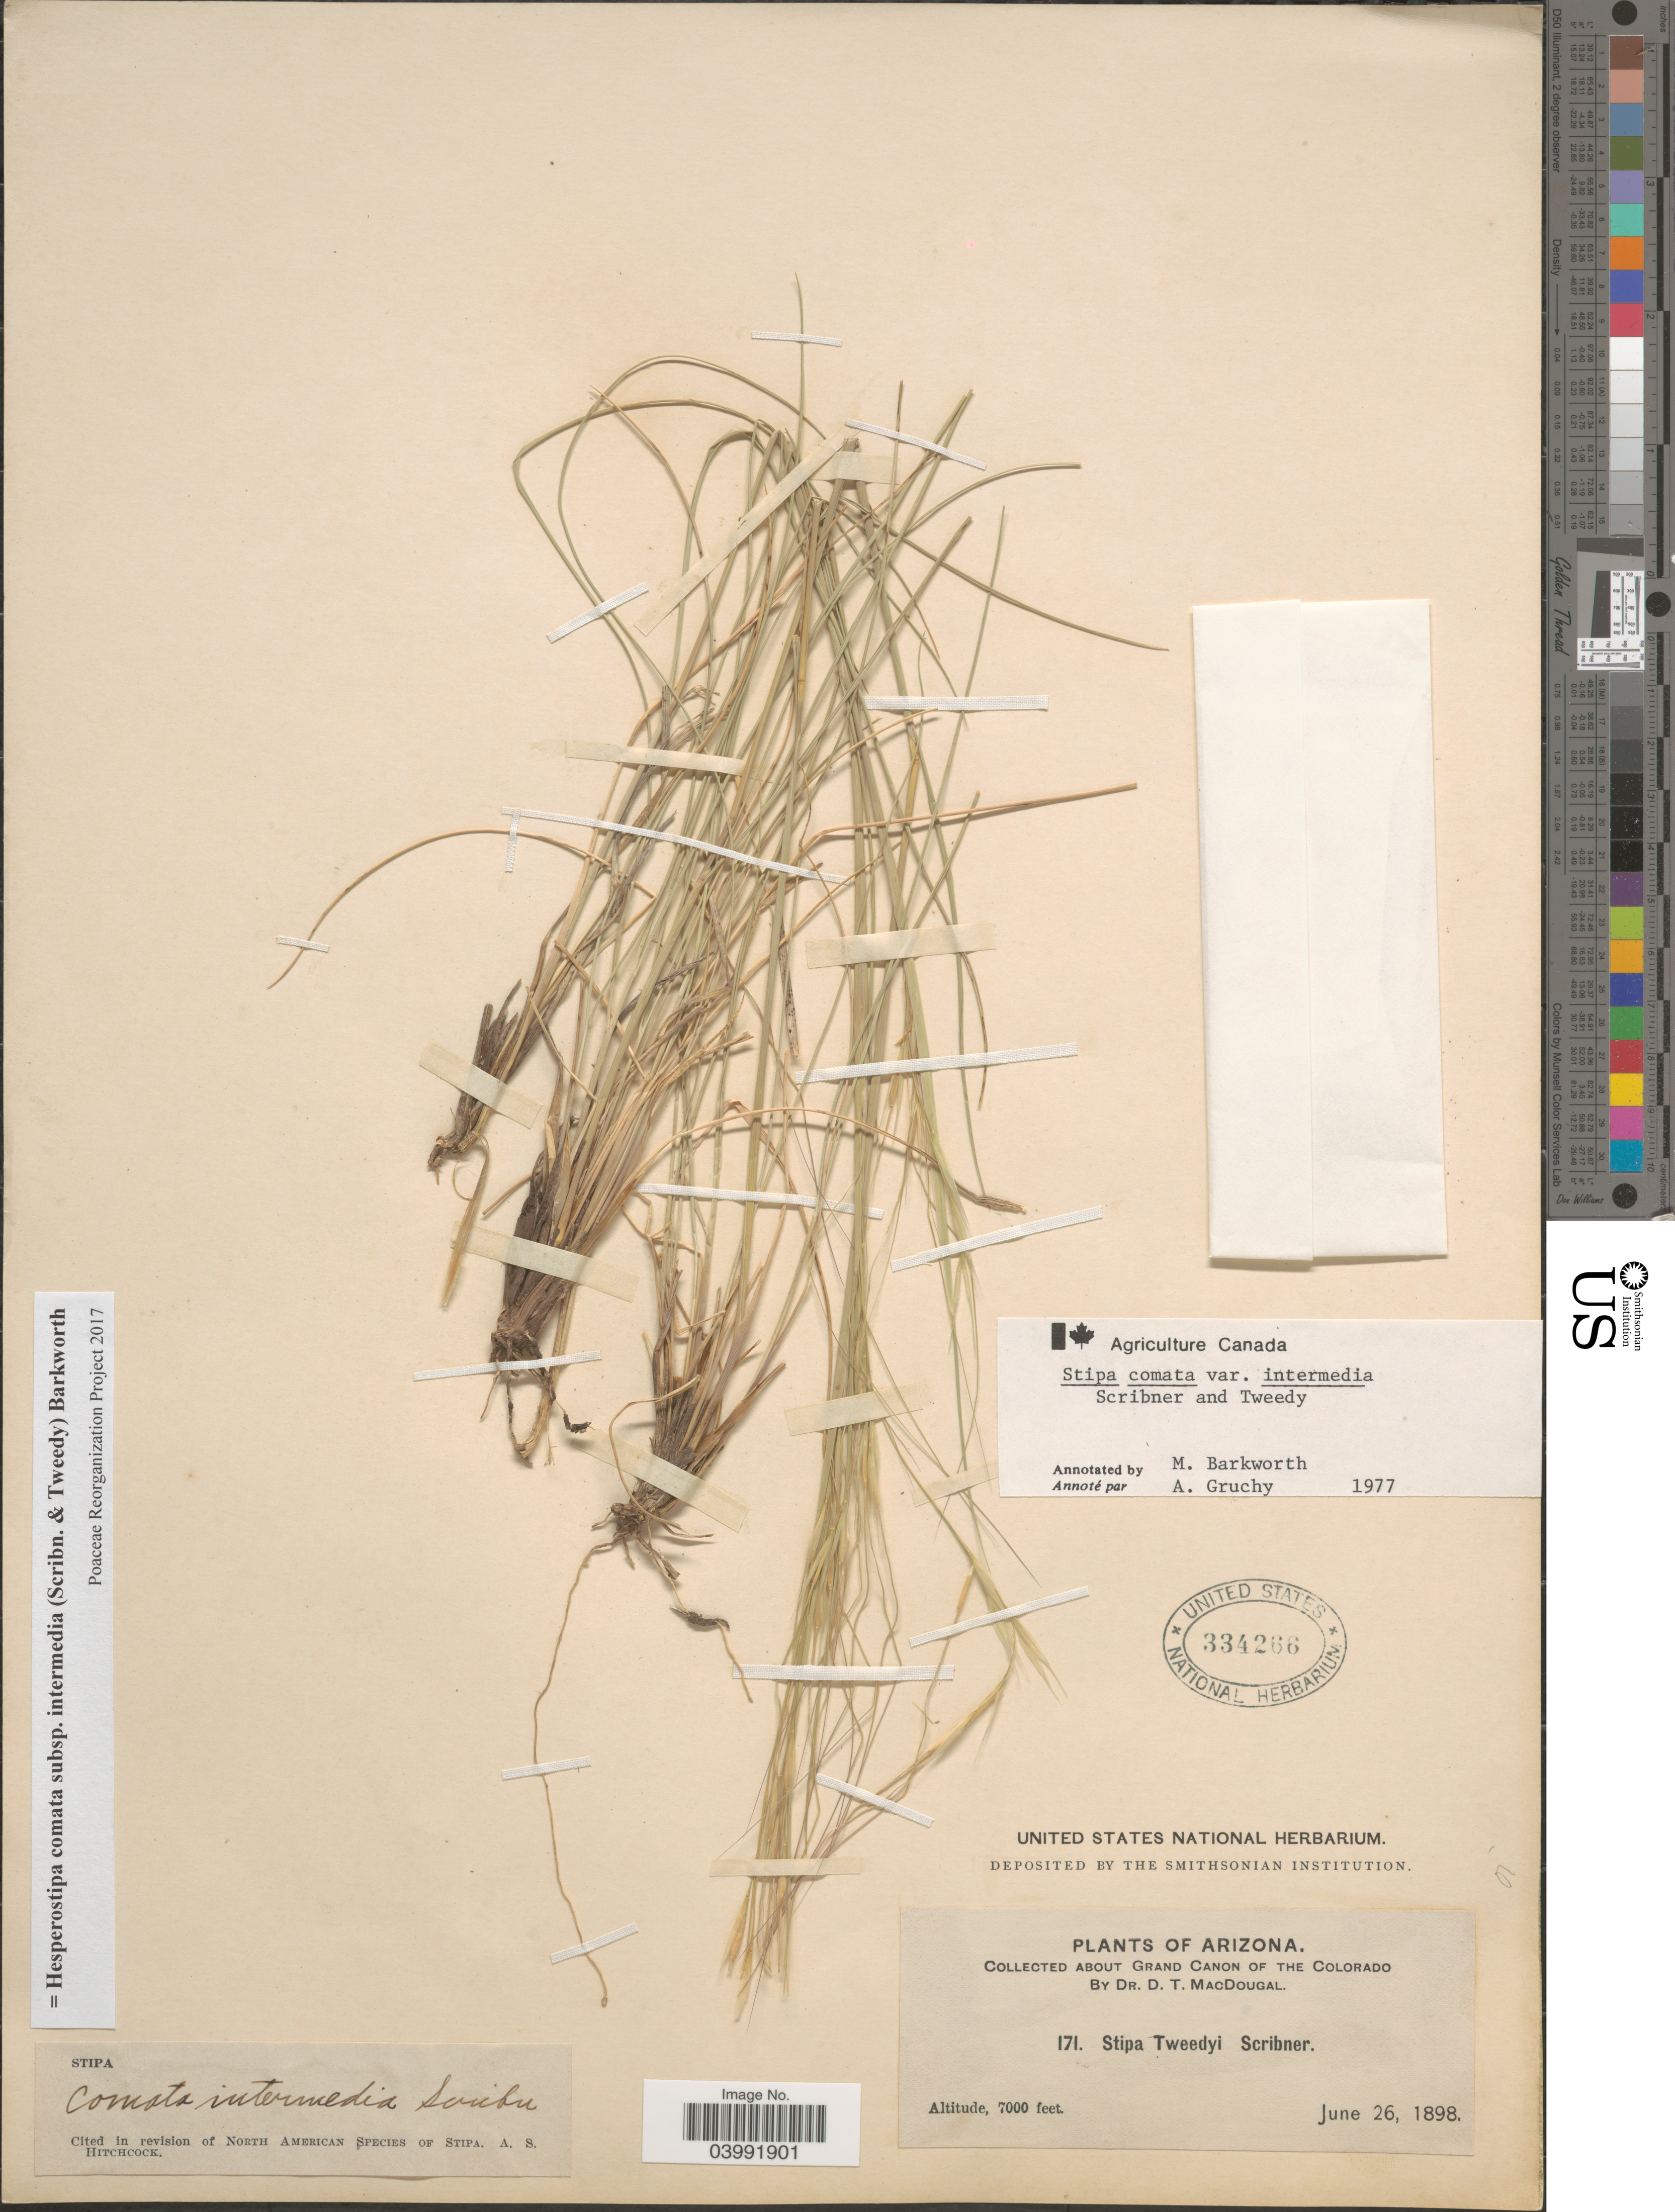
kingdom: Plantae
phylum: Tracheophyta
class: Liliopsida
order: Poales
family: Poaceae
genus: Hesperostipa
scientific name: Hesperostipa comata subsp. intermedia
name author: (Scribn. & Tweedy) Barkworth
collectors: D. T. MacDougal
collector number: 171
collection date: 1898-06-26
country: United States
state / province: Arizona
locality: About Grand Canon of the Colorado.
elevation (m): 2134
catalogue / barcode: US 334266